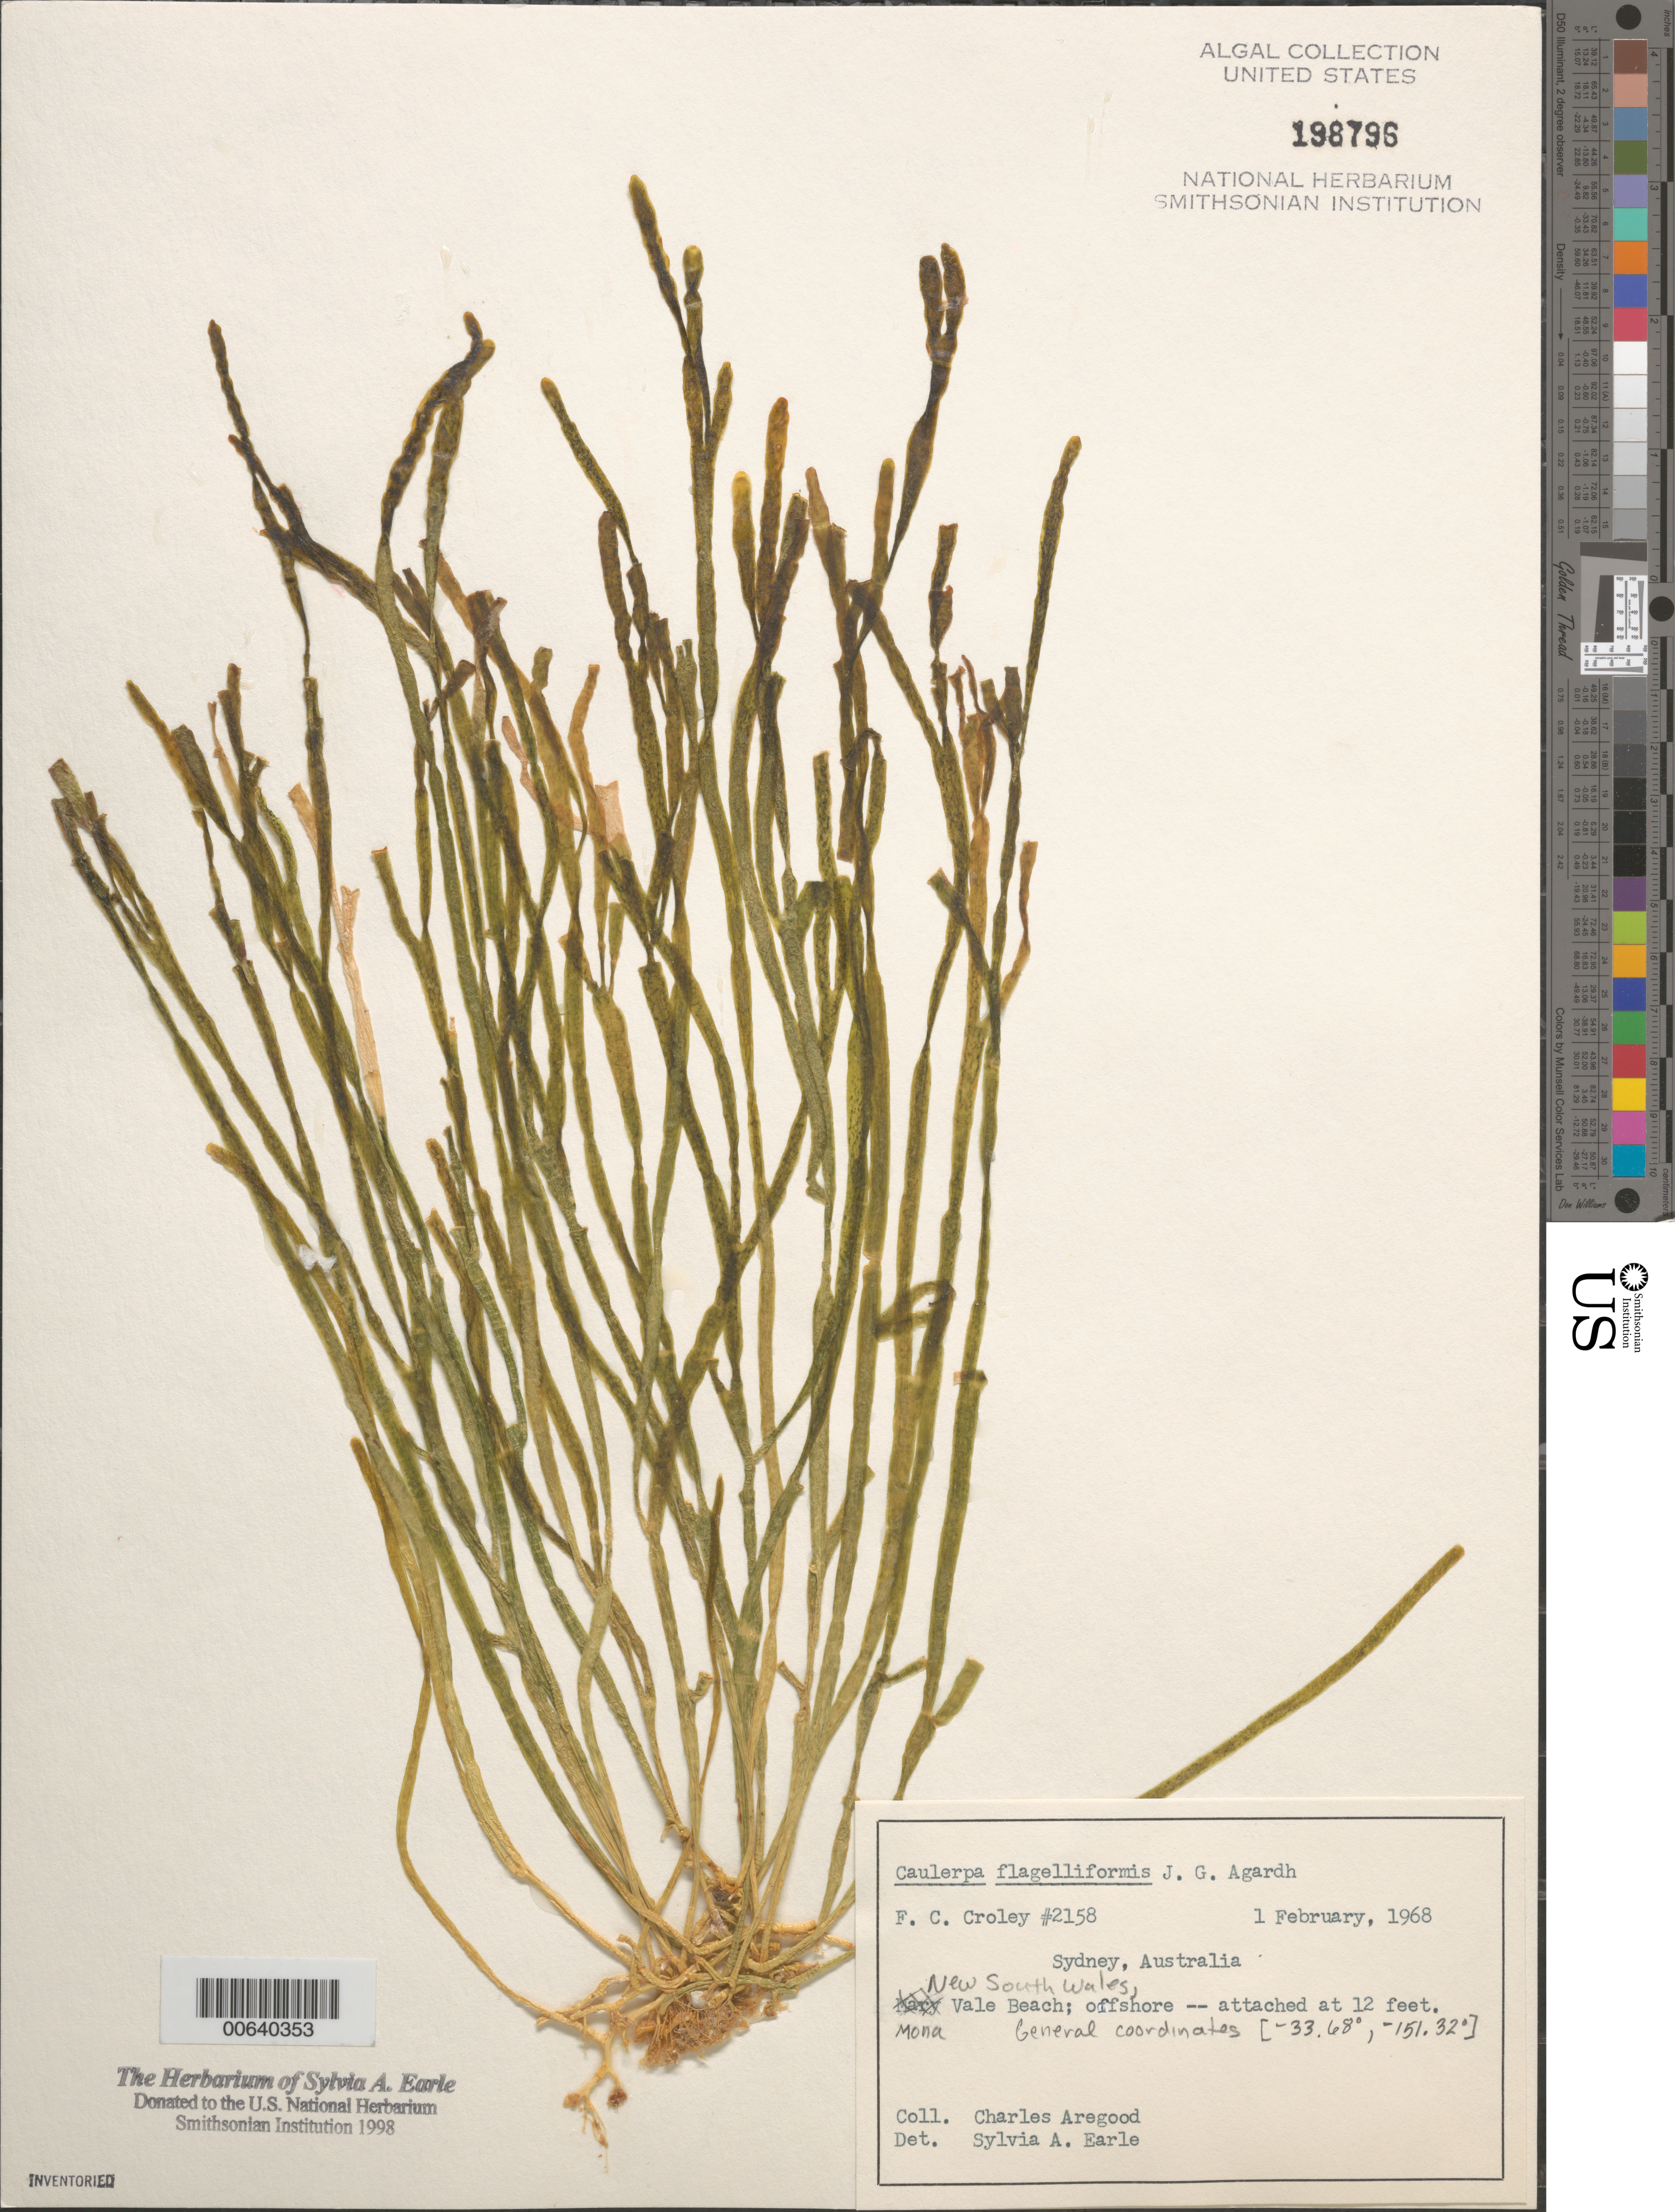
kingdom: Plantae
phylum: Chlorophyta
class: Ulvophyceae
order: Bryopsidales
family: Caulerpaceae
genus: Caulerpa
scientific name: Caulerpa prolifera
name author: (Forssk.) J.V.Lamouroux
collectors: C. Aregood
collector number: FCC 2158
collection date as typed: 01 Feb 1968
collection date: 1968-02-01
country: Australia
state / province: New South Wales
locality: Mona Vale beach; offshore -- attached at 12 feet.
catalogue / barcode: US 198796